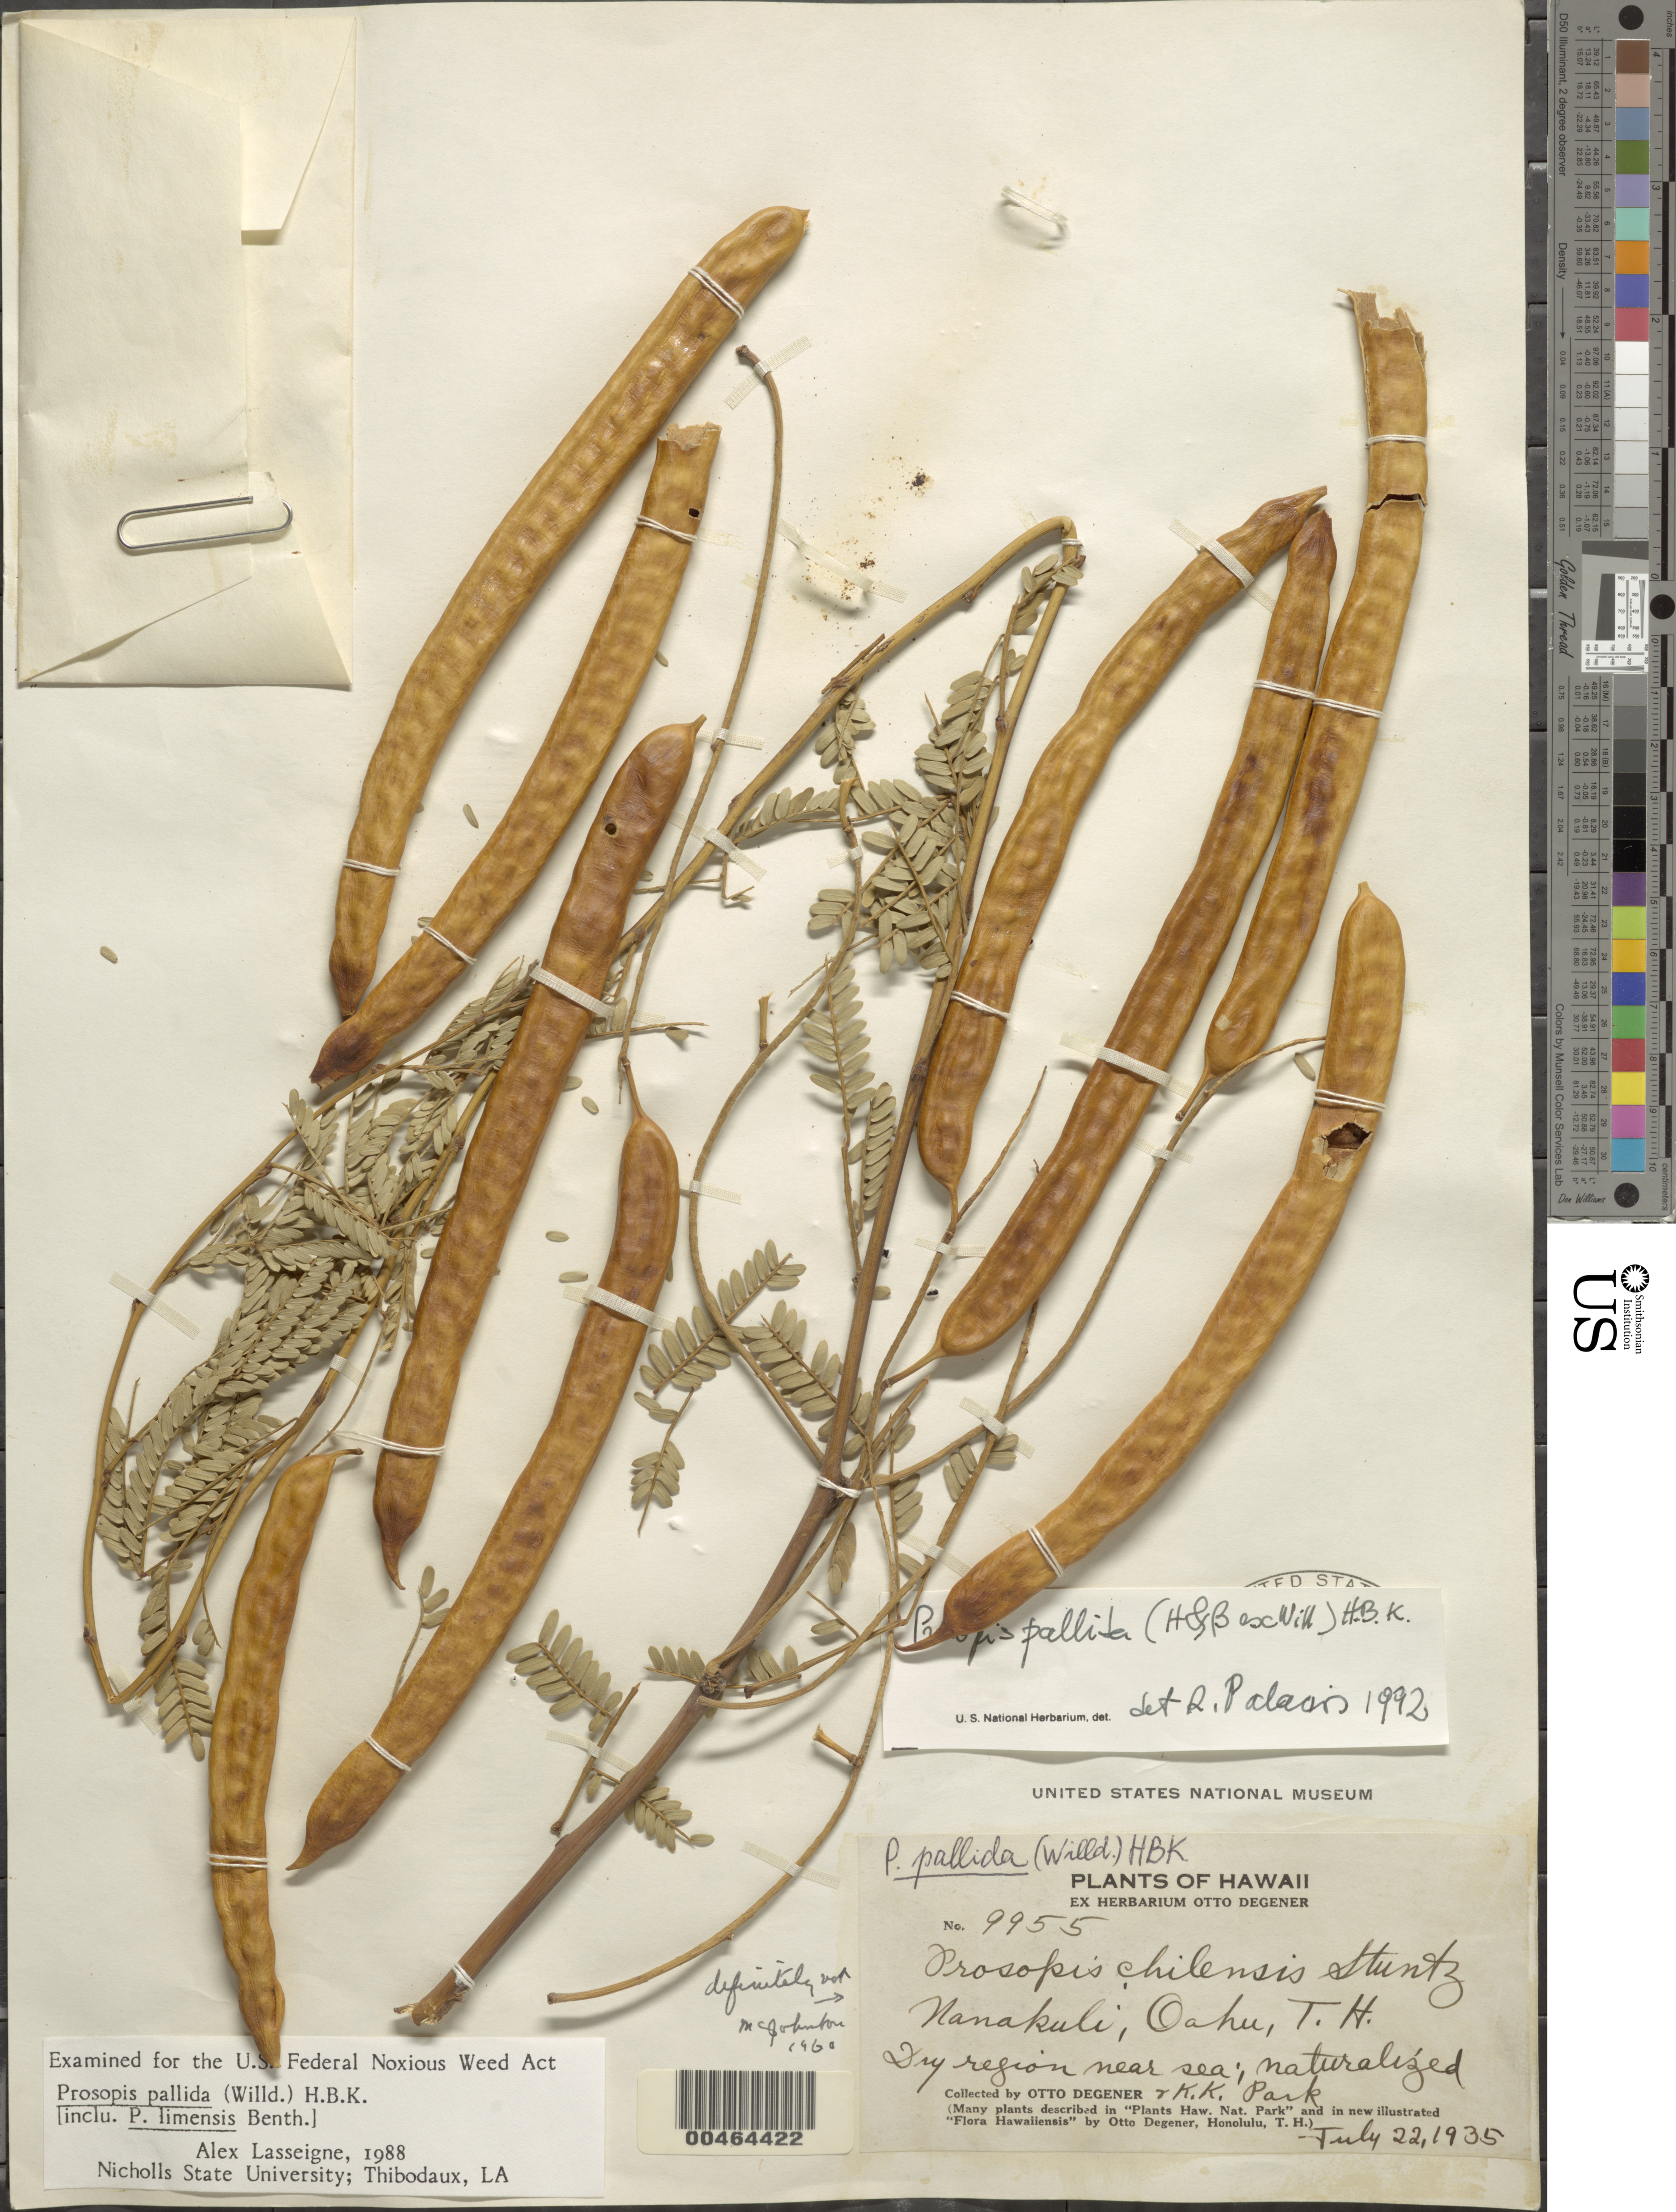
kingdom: Plantae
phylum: Tracheophyta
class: Magnoliopsida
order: Fabales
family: Fabaceae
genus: Neltuma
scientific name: Neltuma pallida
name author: (Humb. & Bonpl. ex Willd.) C. E. Hughes & G.P. Lewis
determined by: Wagner, W. L., (BOT), Smithsonian Institution - National Museum of Natural History (UNITED STATES)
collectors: O. Degener & K. Park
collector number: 9955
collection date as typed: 22 Jul 1935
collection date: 1935-07-22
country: United States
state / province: Hawaii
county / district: Honolulu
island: Oahu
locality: Nanakuli, near sea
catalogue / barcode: US 1716017